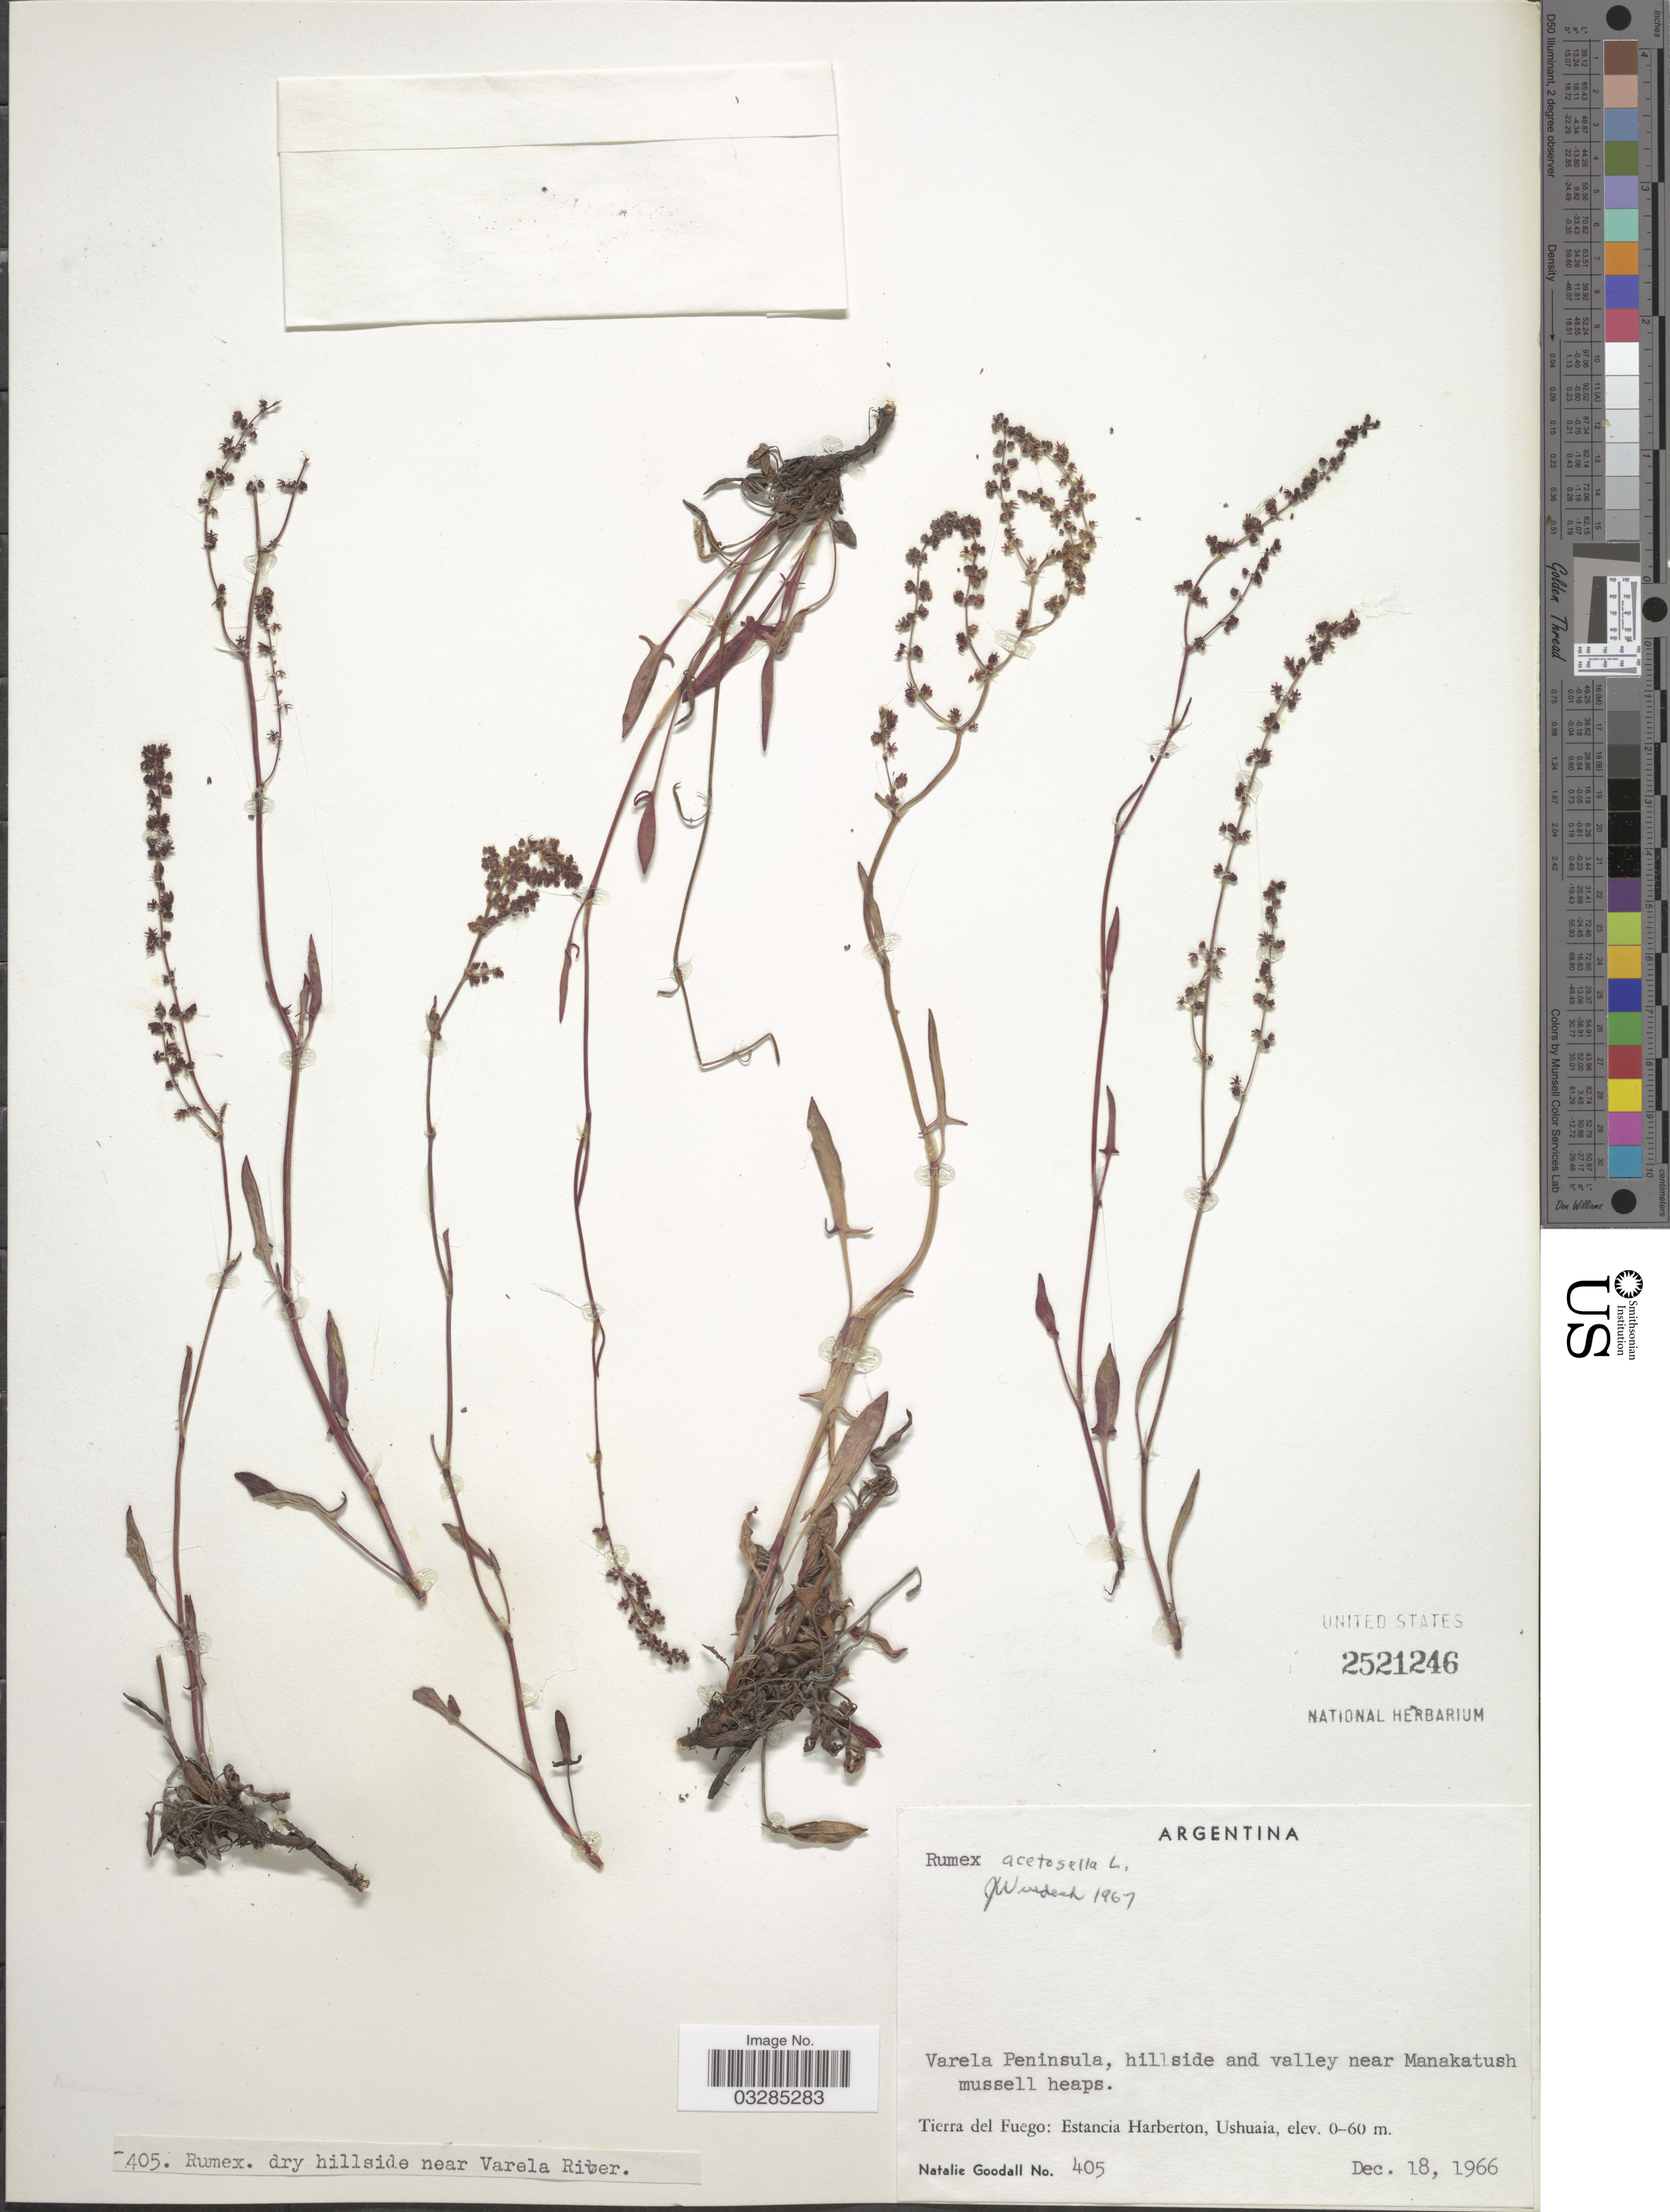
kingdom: Plantae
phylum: Tracheophyta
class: Magnoliopsida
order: Caryophyllales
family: Polygonaceae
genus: Rumex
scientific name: Rumex acetosella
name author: L.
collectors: N. Goodall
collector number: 405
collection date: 1966-12-18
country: Argentina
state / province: Tierra del Fuego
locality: Varela Peninsula, hillside and valley near Manakatush mussell heaps. Estancia Harberton, Ushuaia. Rumex. Dry hillside near Varela River.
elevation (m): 0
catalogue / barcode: US 2521246